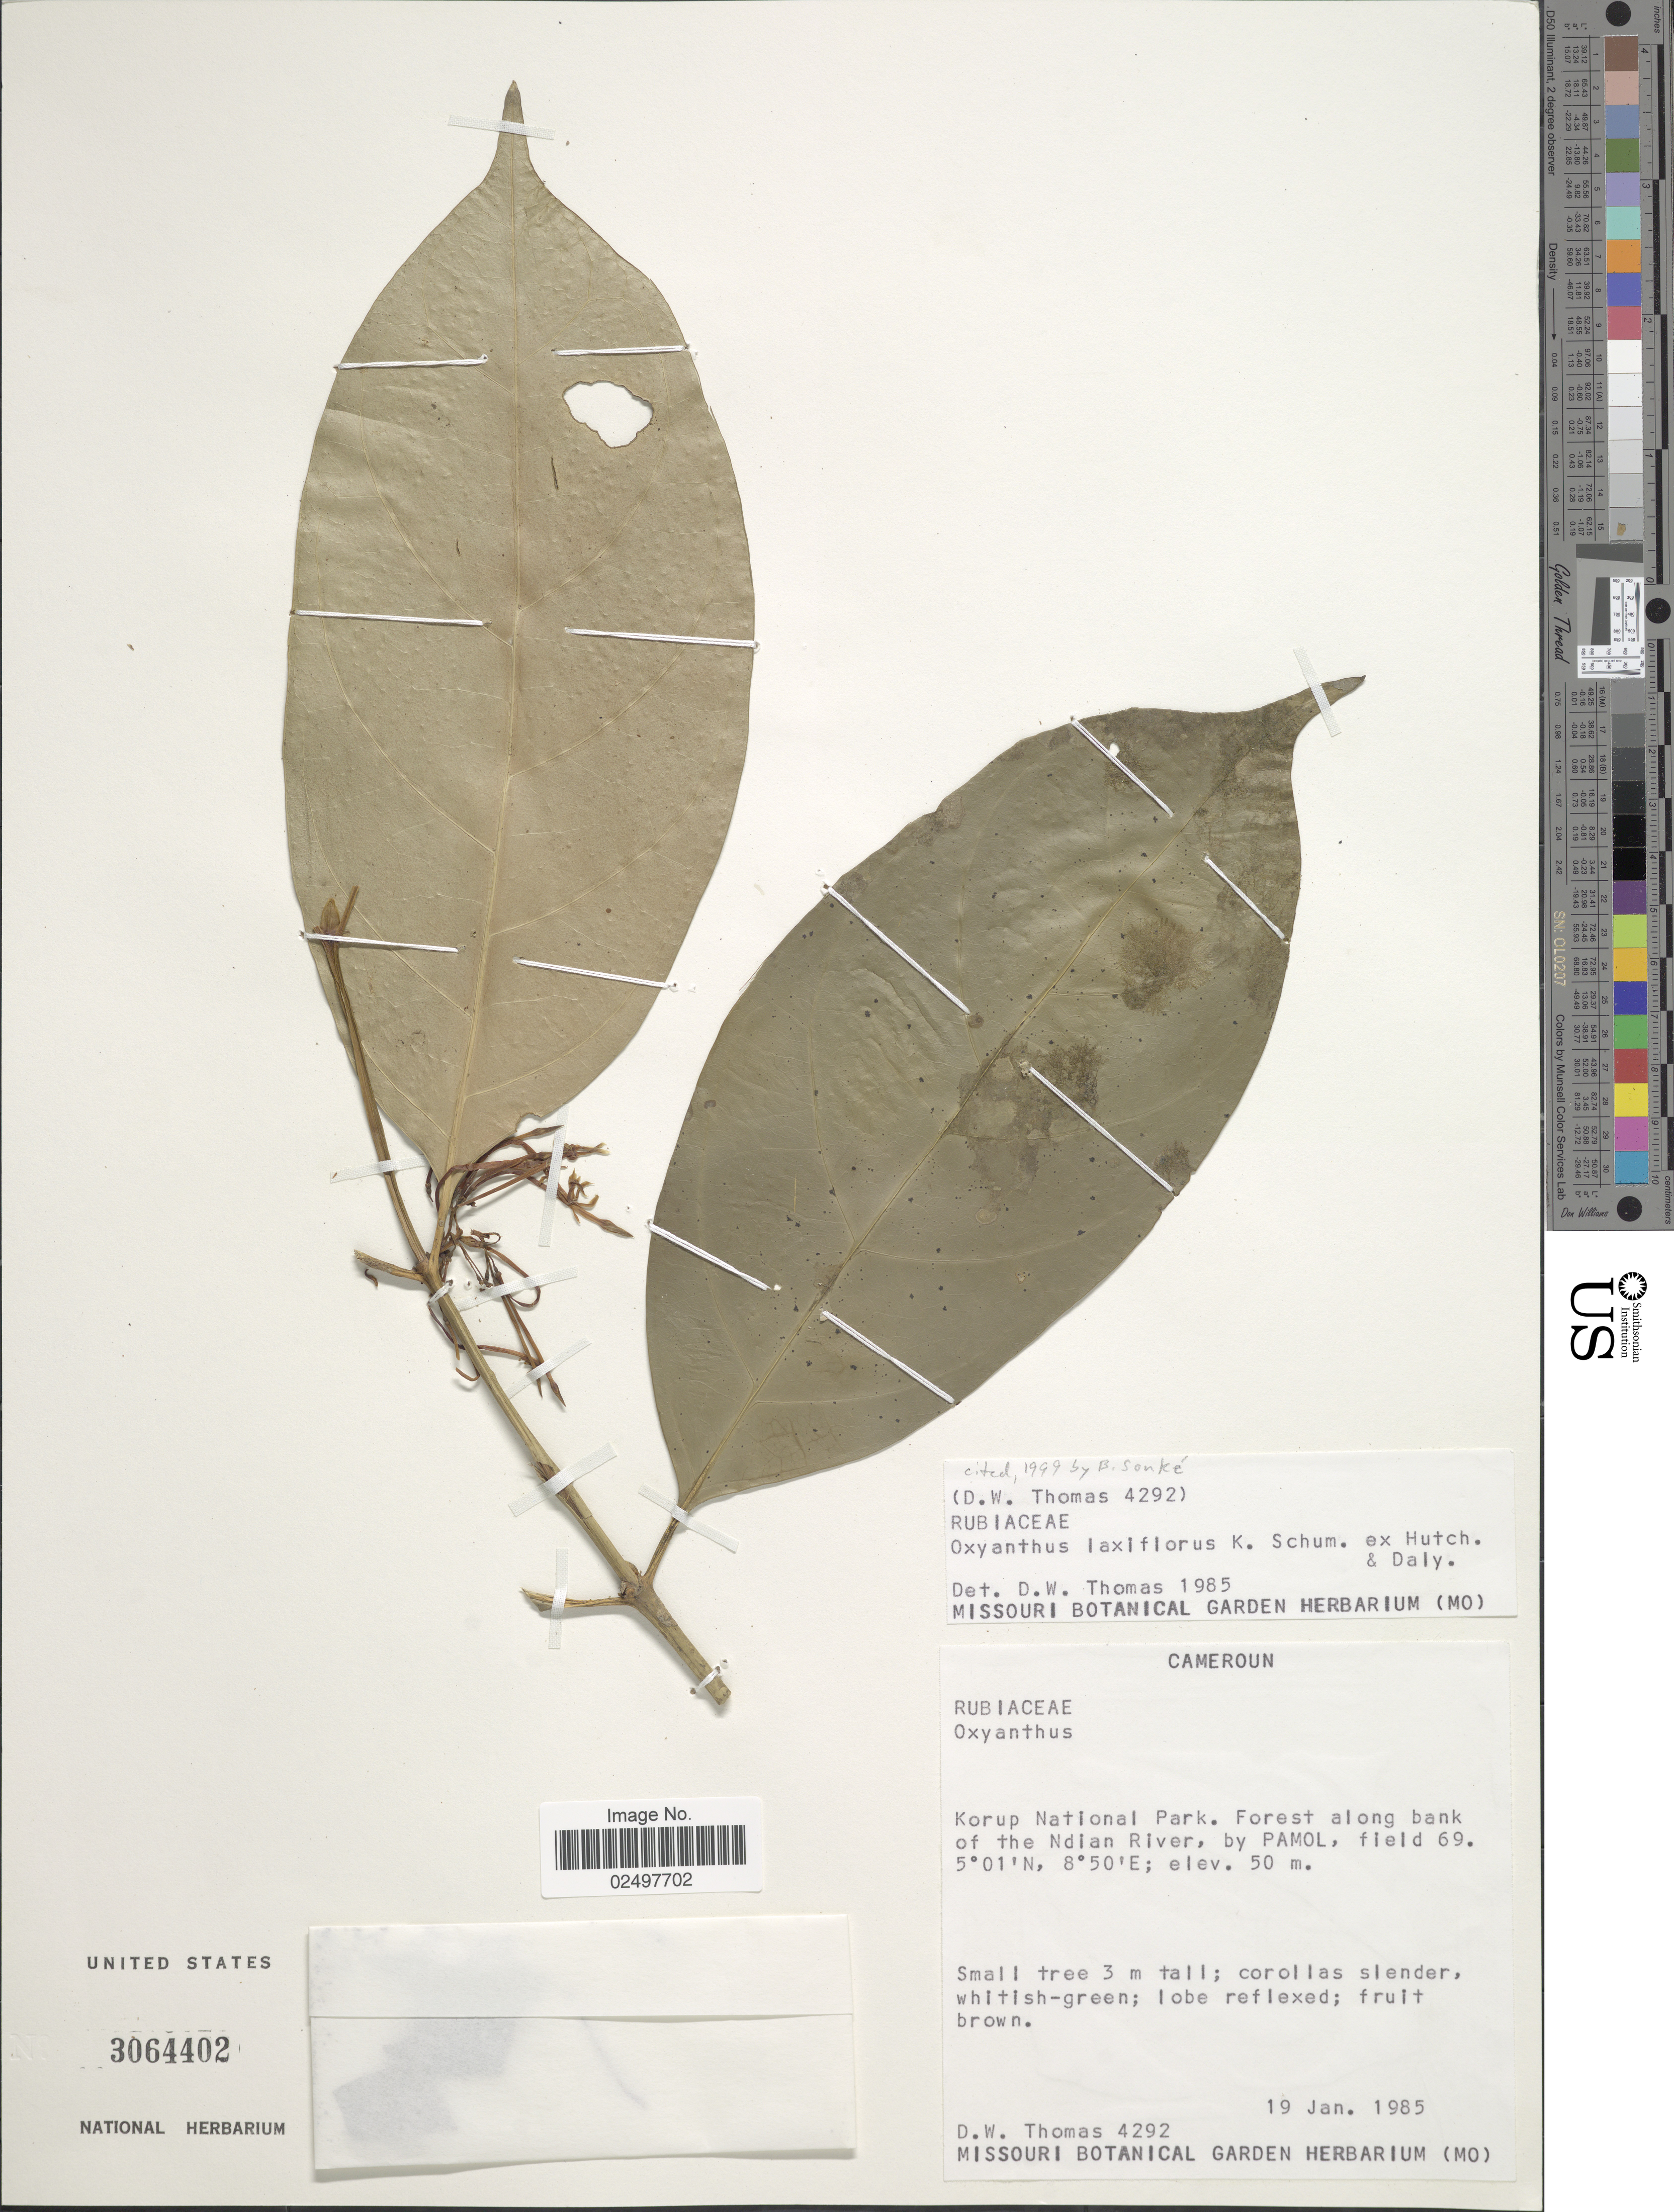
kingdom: Plantae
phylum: Tracheophyta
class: Magnoliopsida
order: Gentianales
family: Rubiaceae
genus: Oxyanthus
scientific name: Oxyanthus laxiflorus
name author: K. Schum. ex Hutch. & Dalziel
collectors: D. W. Thomas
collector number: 4292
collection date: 1985-01-19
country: Cameroon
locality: Cameroun. Korup National Park. Forest along bank of the Ndian River, by PAMOL, field 69.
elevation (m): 50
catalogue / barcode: US 3064402